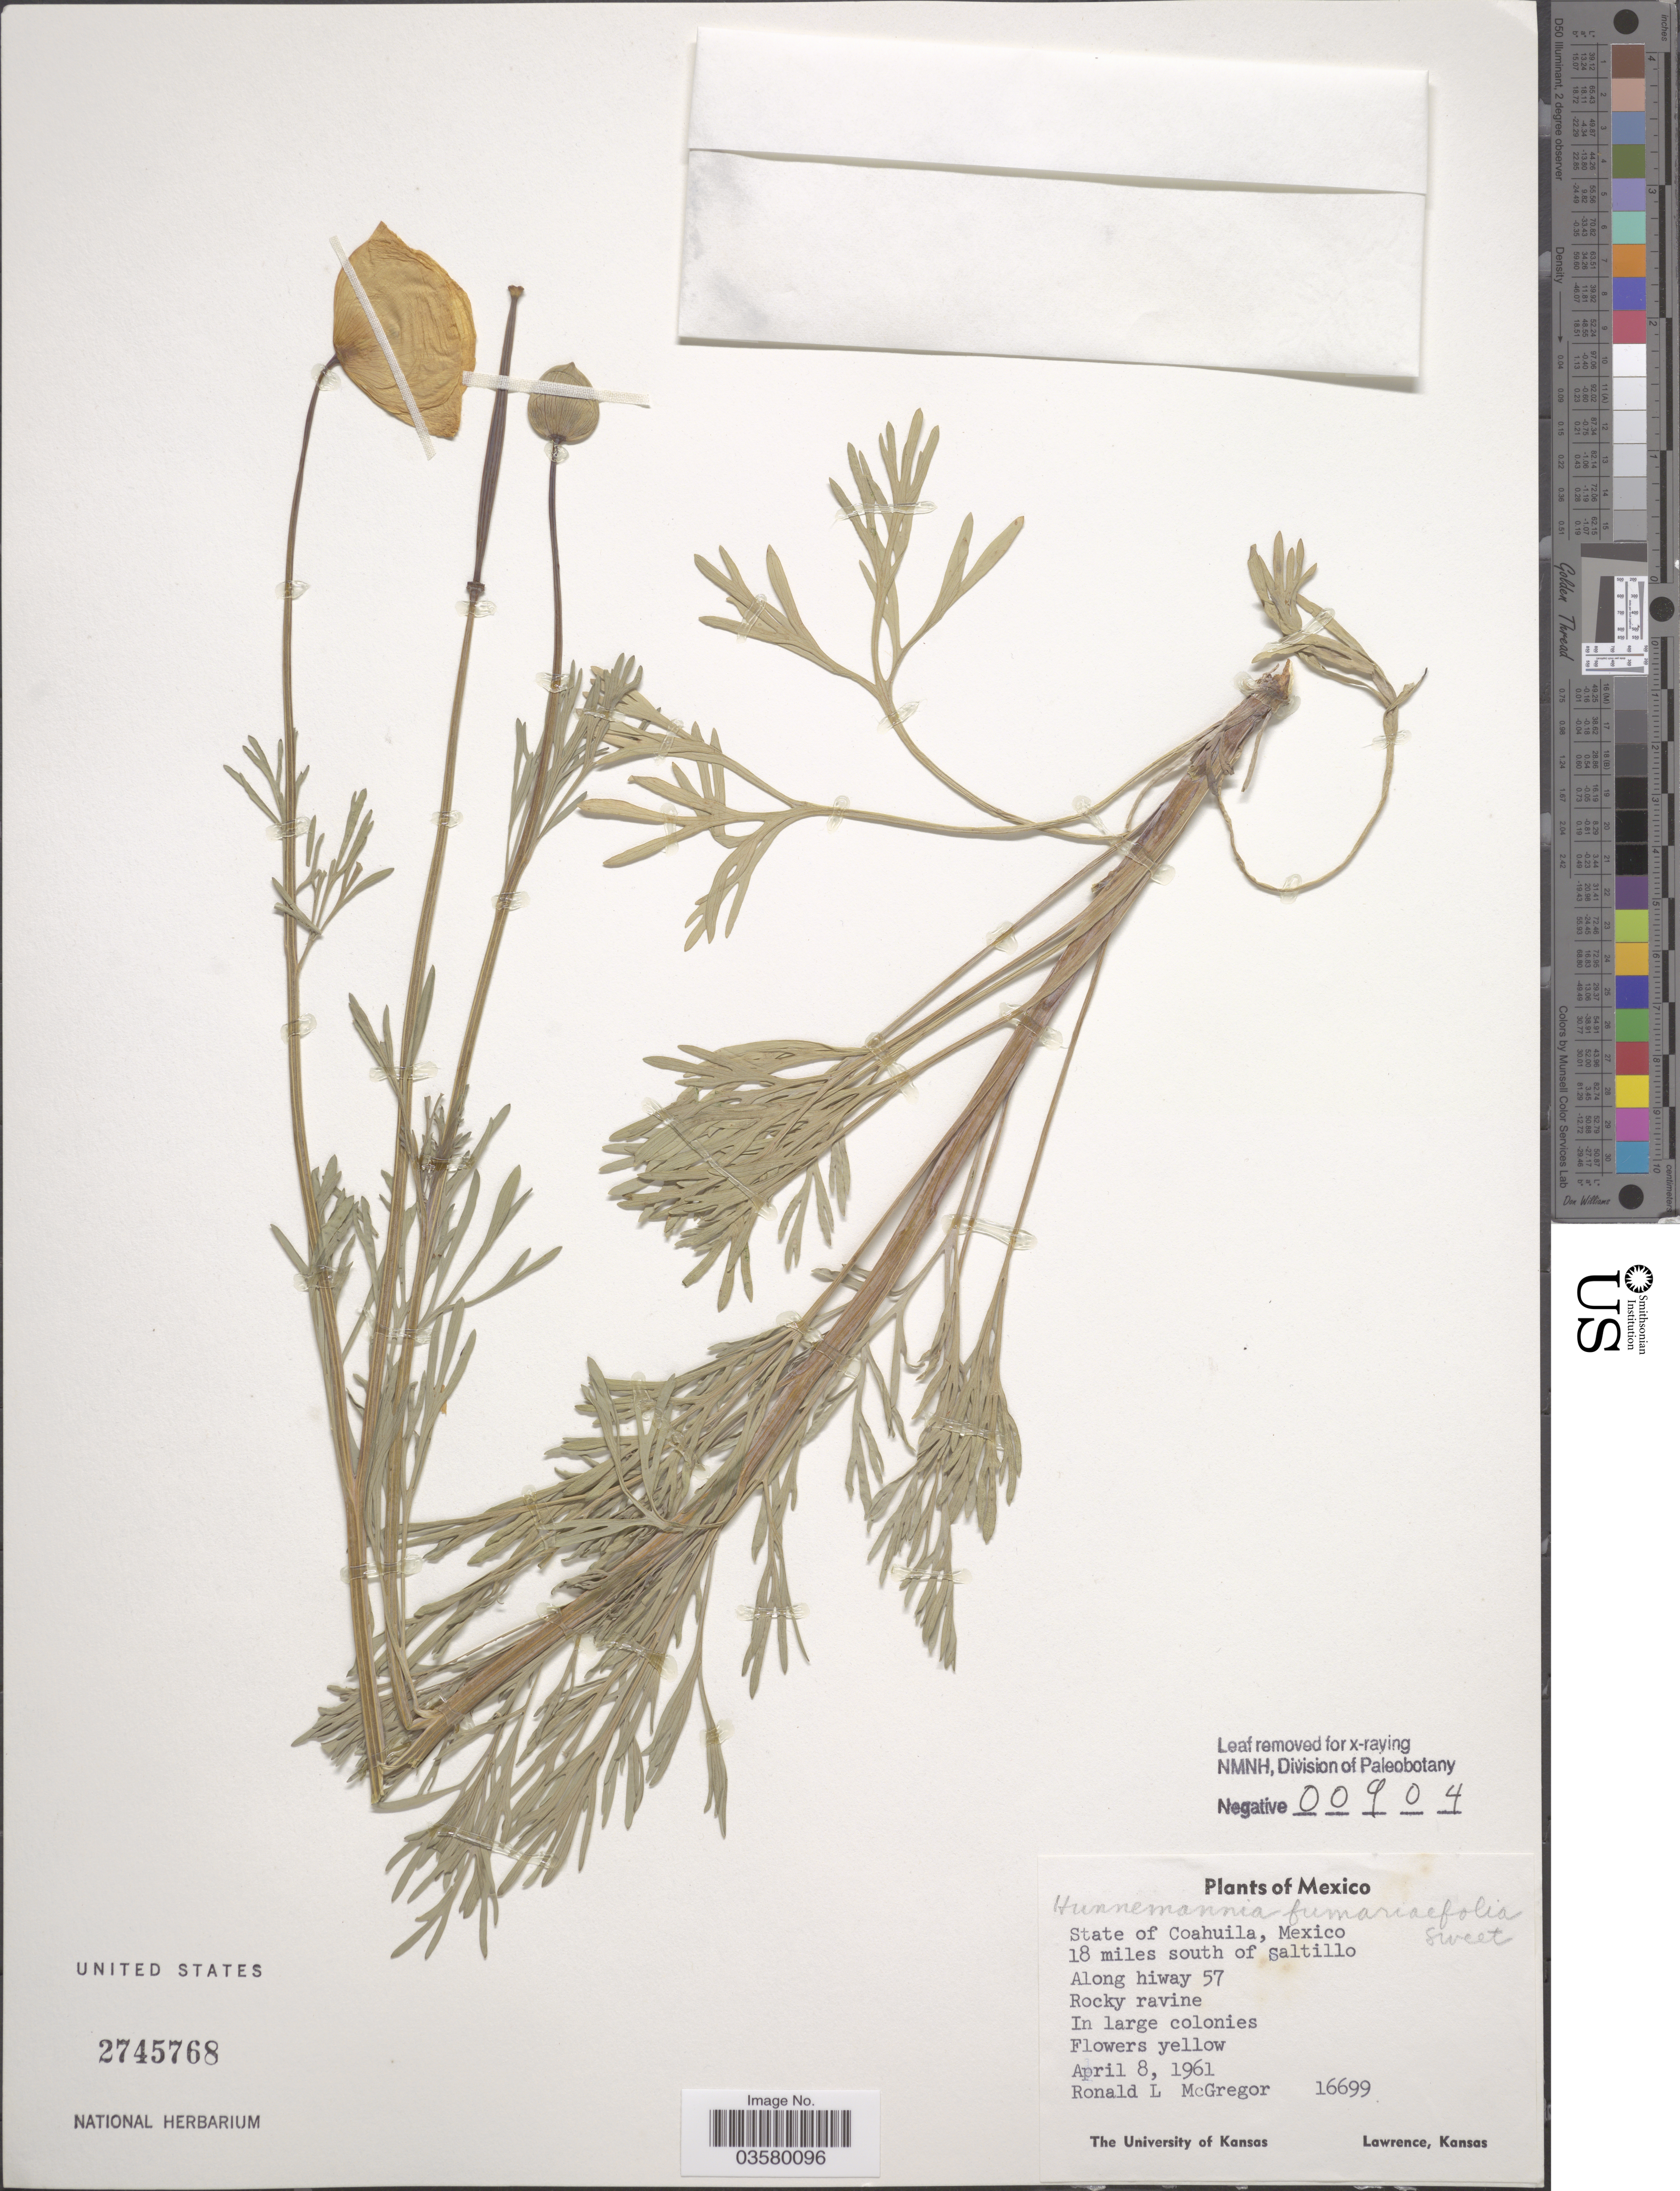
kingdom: Plantae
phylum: Tracheophyta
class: Magnoliopsida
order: Ranunculales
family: Papaveraceae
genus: Hunnemannia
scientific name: Hunnemannia fumariifolia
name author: Sweet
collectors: R. McGregor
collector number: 16699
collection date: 1961-04-08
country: Mexico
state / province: Coahuila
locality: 18 miles south of Saltillo. Along hiway 57.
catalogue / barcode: US 2745768